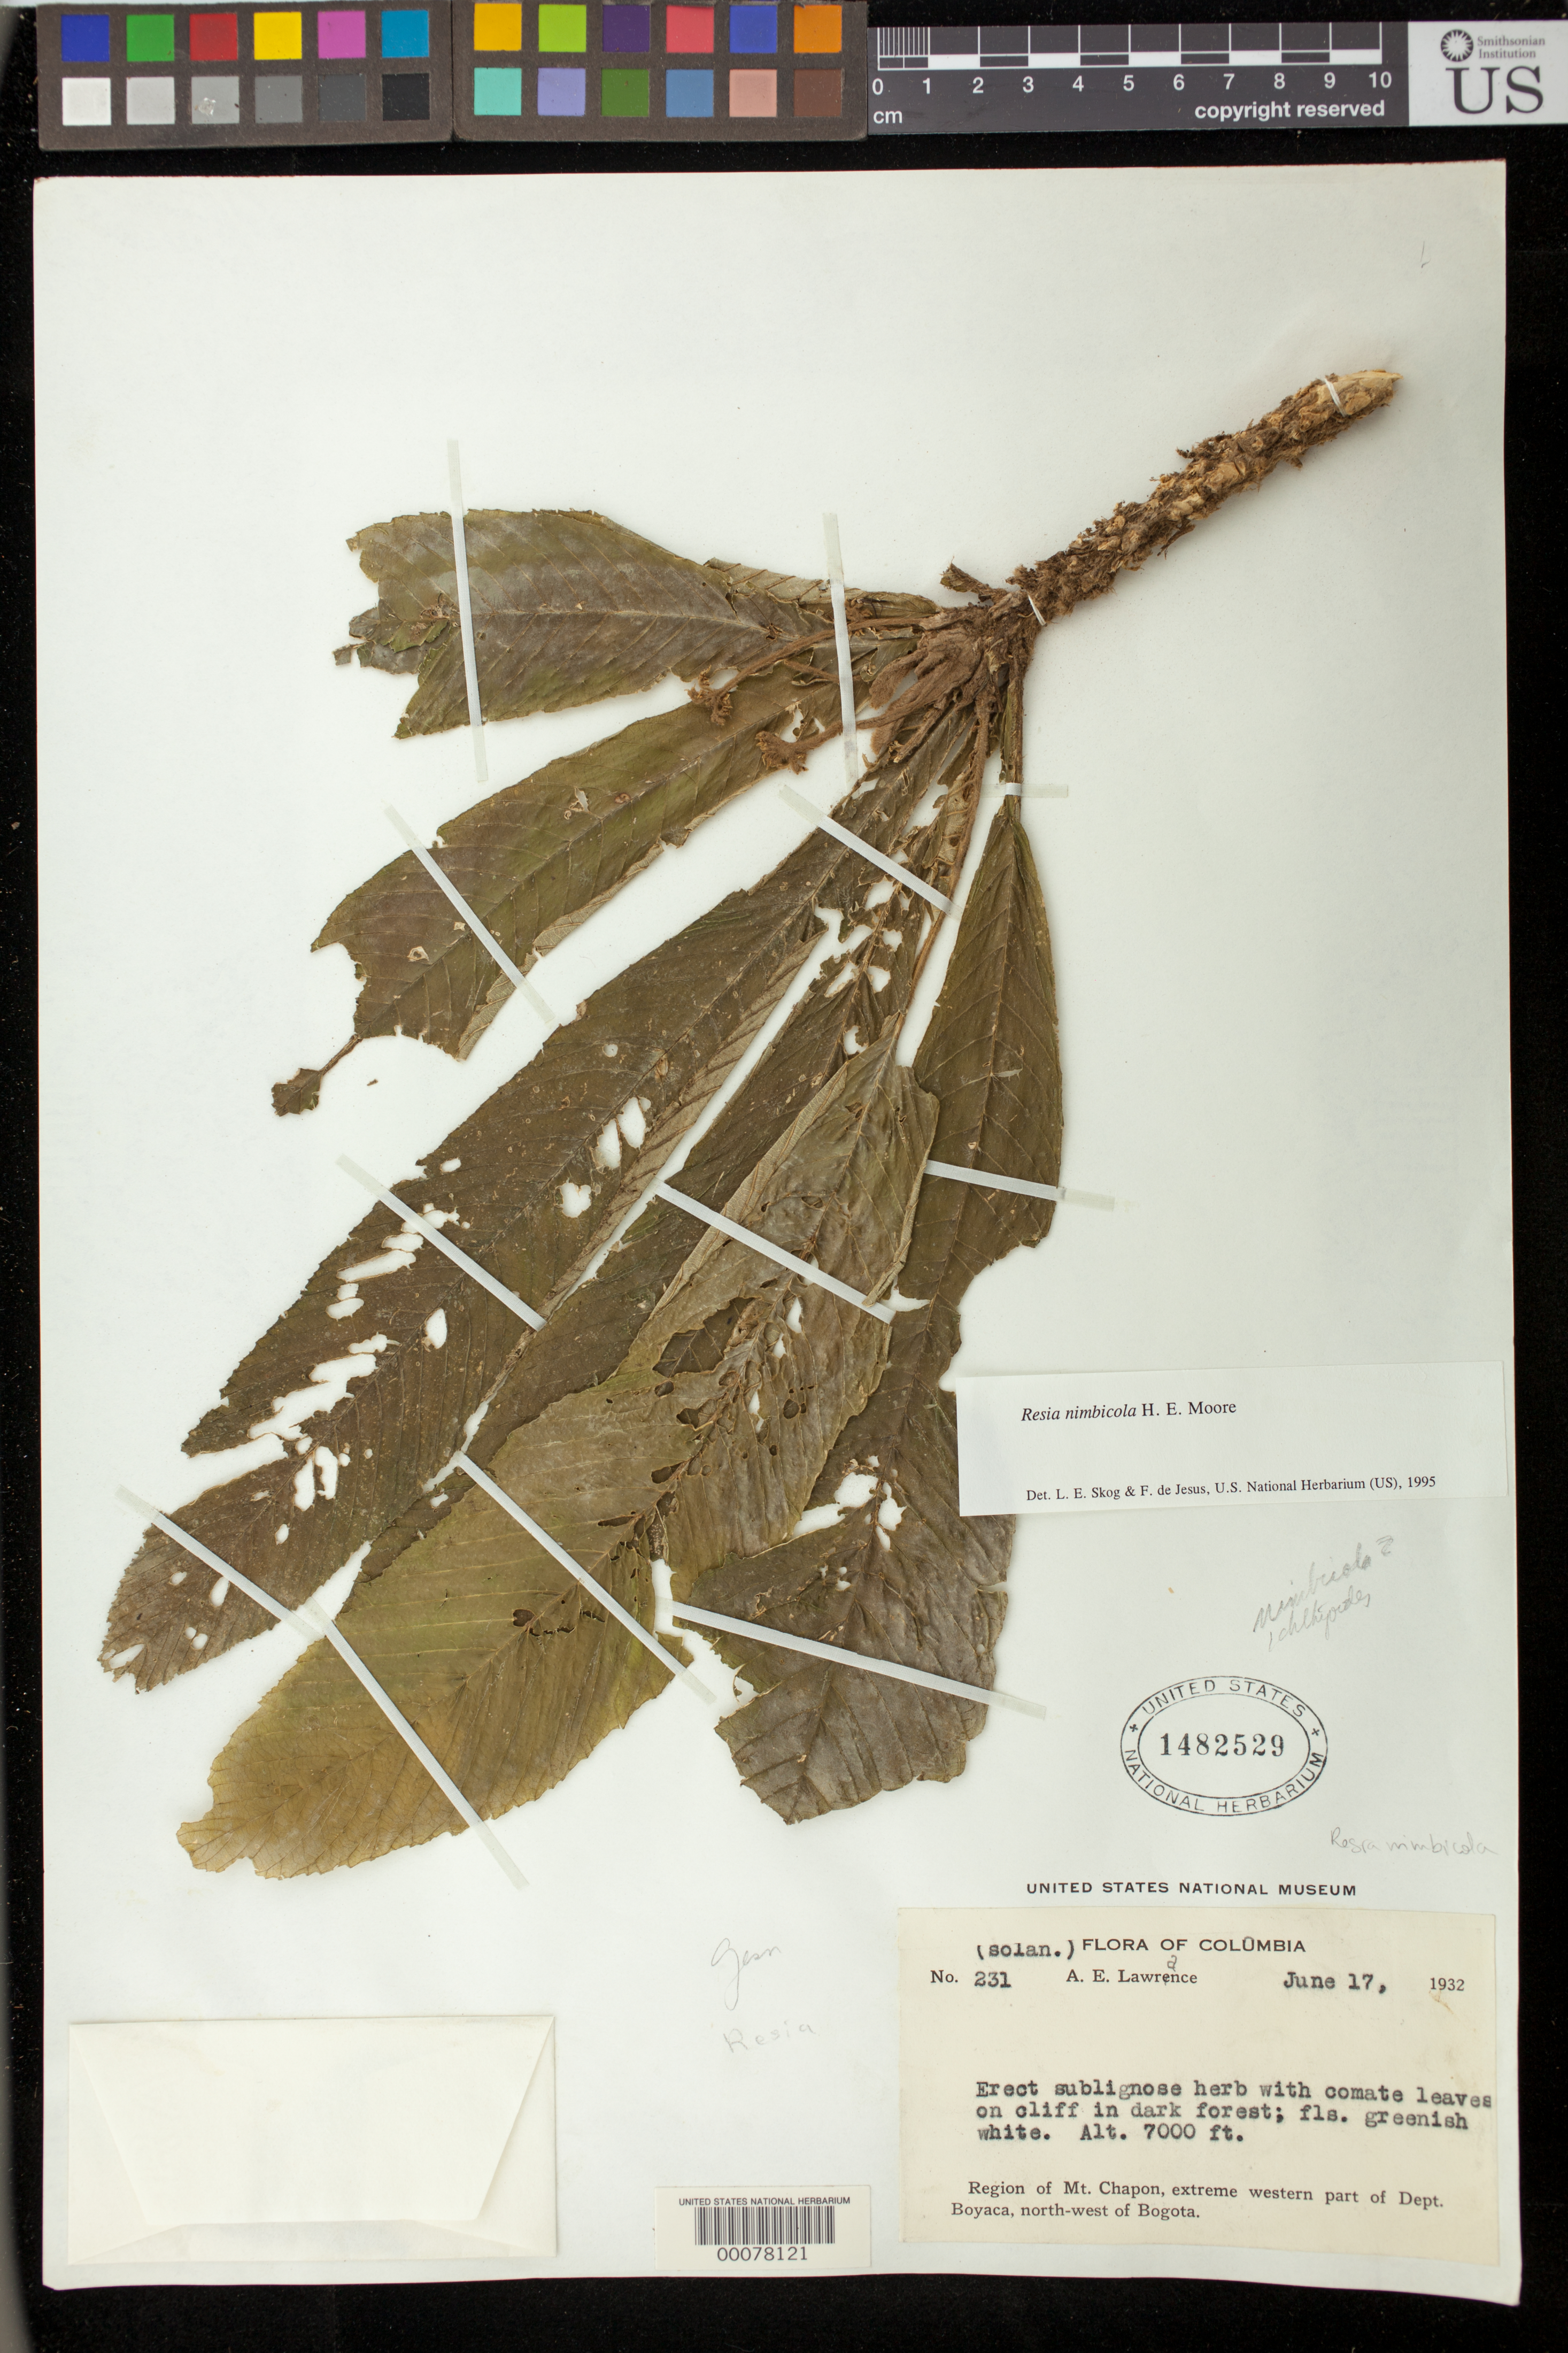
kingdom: Plantae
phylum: Tracheophyta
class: Magnoliopsida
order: Lamiales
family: Gesneriaceae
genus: Resia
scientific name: Resia nimbicola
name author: H.E. Moore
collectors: A. Lawrance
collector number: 231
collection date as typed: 17 Jun 1932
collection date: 1932-06-17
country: Colombia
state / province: Boyacá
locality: Region of Mt. Chapon, extreme western part of Dept. Boyaca, NW of Bogota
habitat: On cliff in dark forest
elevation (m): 2134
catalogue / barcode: US 1482529